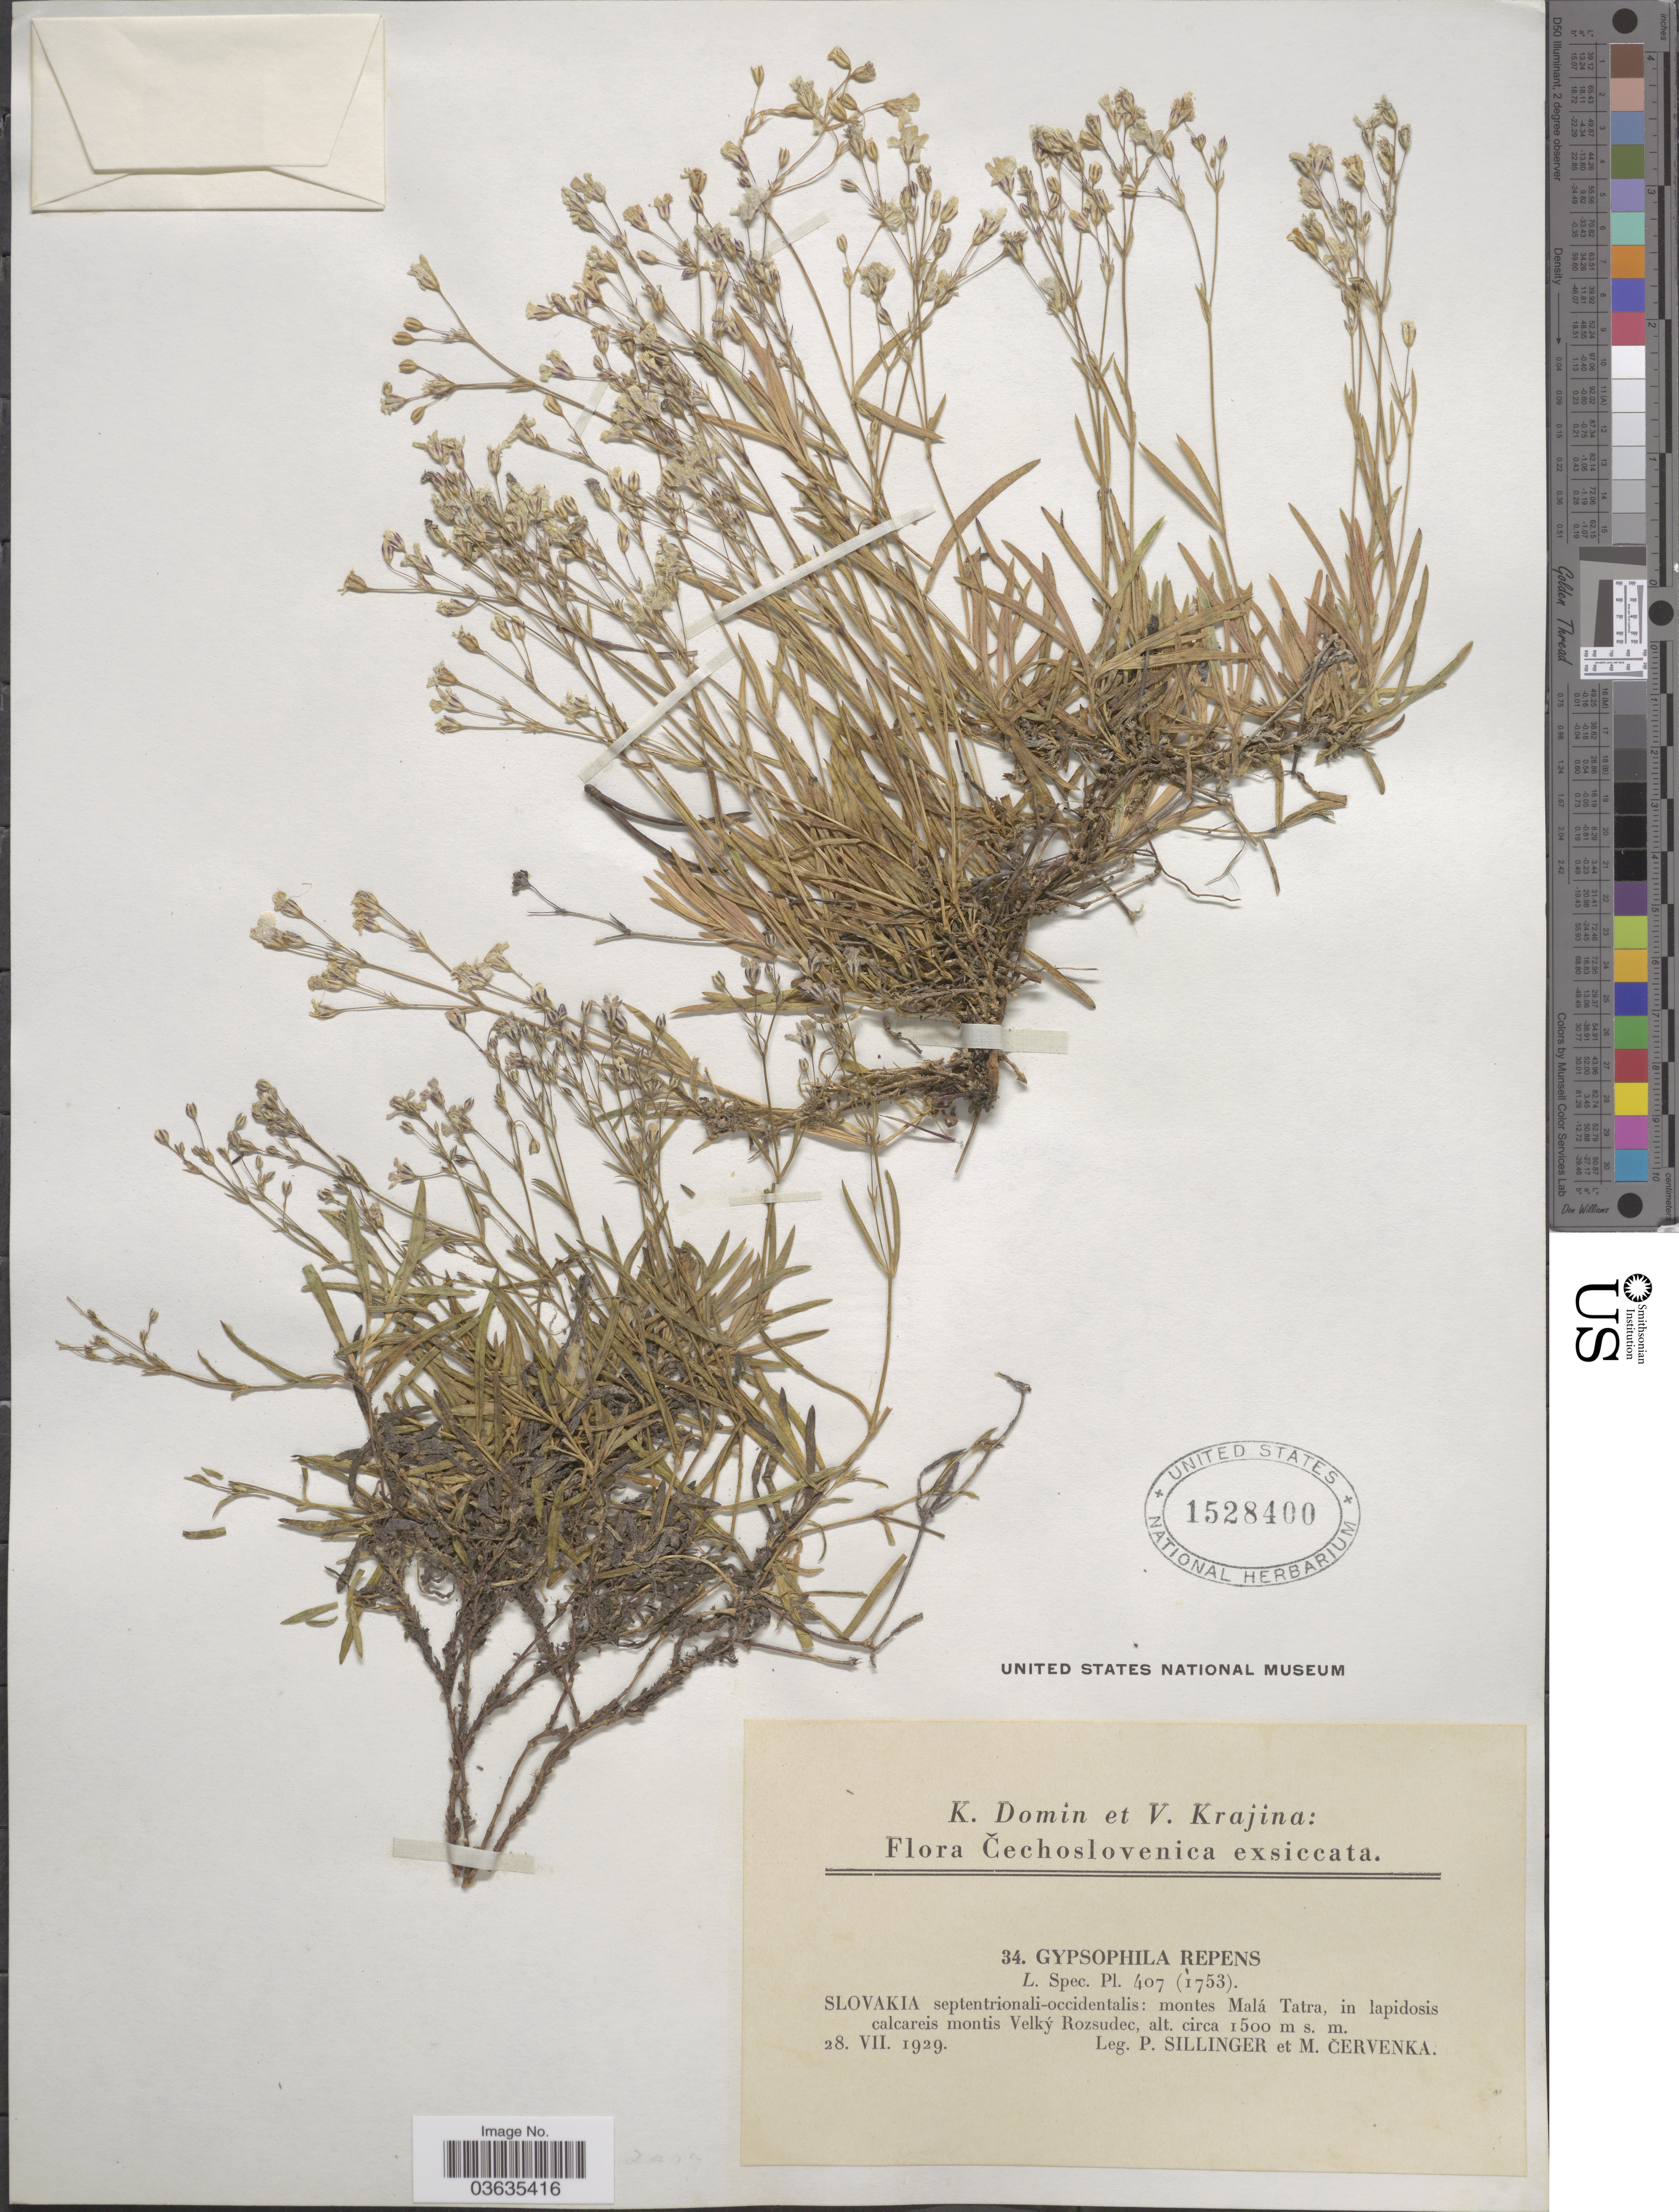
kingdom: Plantae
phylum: Tracheophyta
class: Magnoliopsida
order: Caryophyllales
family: Caryophyllaceae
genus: Gypsophila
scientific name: Gypsophila repens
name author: L.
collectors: P. Sillinger & M. Cervenka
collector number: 34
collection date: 1929-07-28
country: Slovakia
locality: Čechoslovenica. Slovakia septentrionali-occidentalis: montes Malá Tatra, montis Velký Rozsudec.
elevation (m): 1500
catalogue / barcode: US 1528400